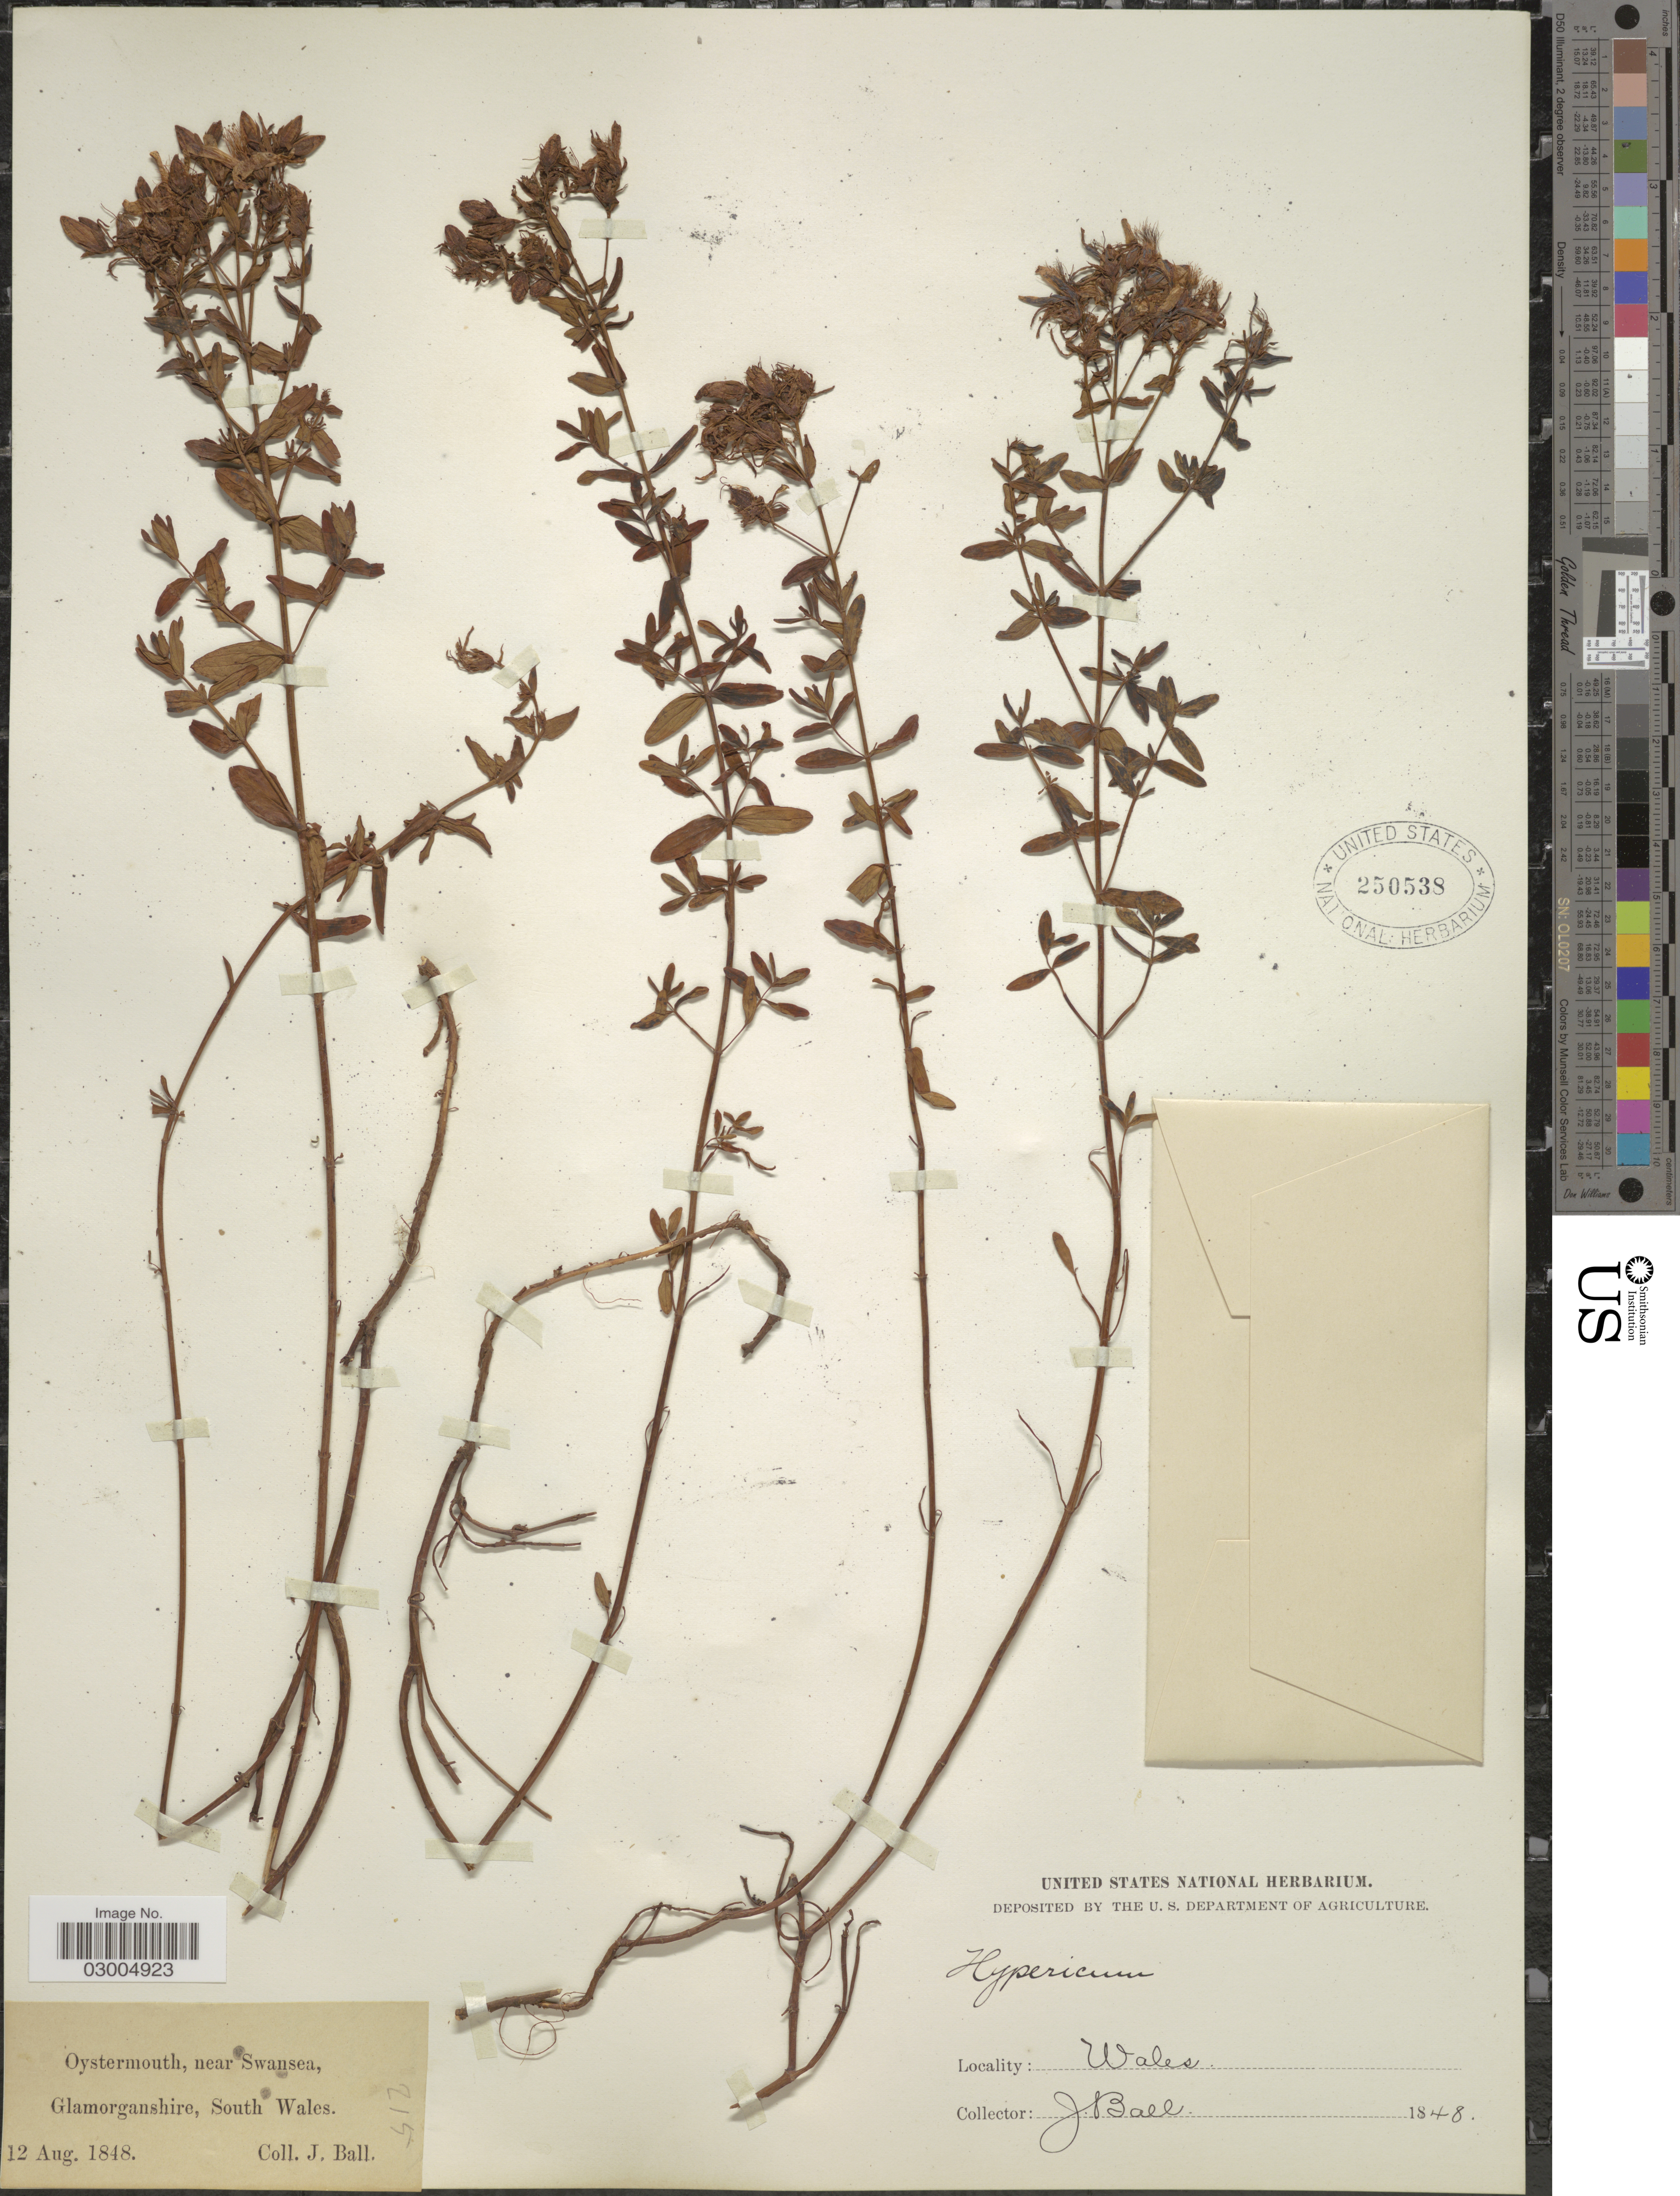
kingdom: Plantae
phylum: Tracheophyta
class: Magnoliopsida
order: Malpighiales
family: Hypericaceae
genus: Hypericum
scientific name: Hypericum sp.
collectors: J. Ball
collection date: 1848-08-12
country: United Kingdom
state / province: Wales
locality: Oystermouth, near Swansea, Glamorganshire, South Wales.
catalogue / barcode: US 250538